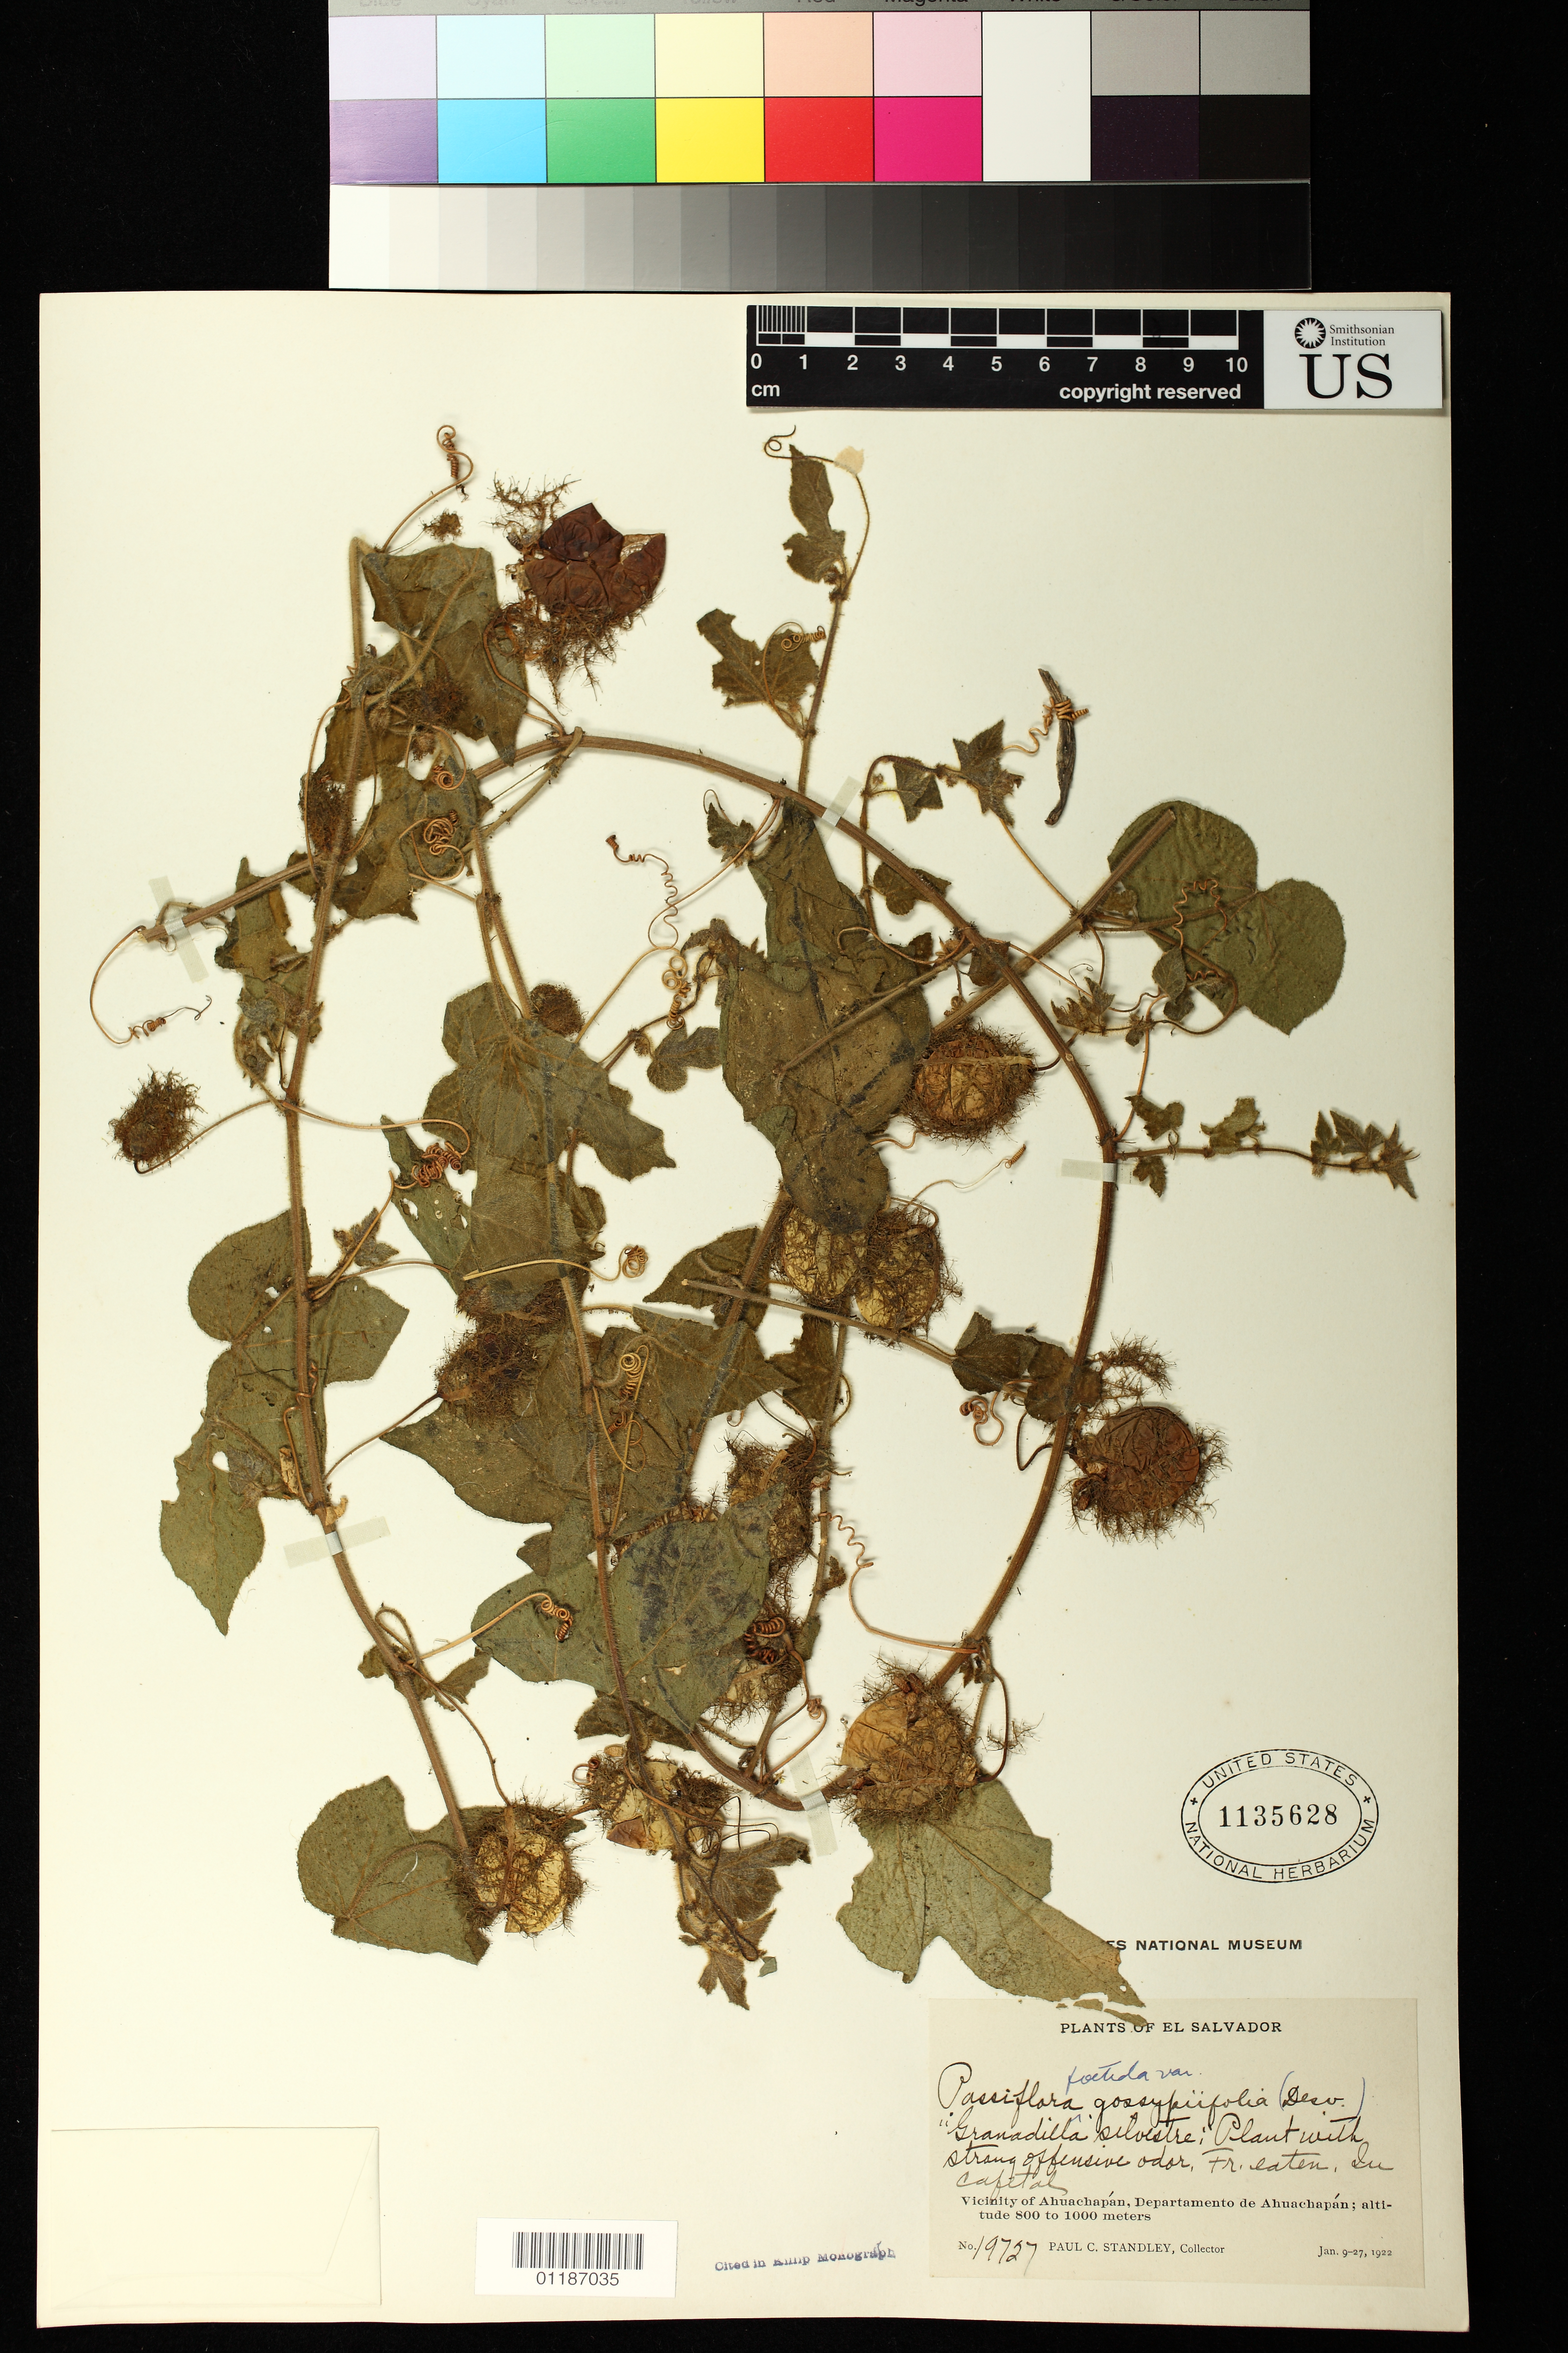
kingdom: Plantae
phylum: Tracheophyta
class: Magnoliopsida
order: Malpighiales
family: Passifloraceae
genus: Passiflora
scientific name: Passiflora foetida var. gossypiifolia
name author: (Desv.) Mast.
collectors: P. C. Standley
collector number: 19727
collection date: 1922-01-09/1922-01-27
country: El Salvador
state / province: Ahuachapán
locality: Vicinity of Ahuachapan.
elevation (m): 800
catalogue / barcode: US 1135628